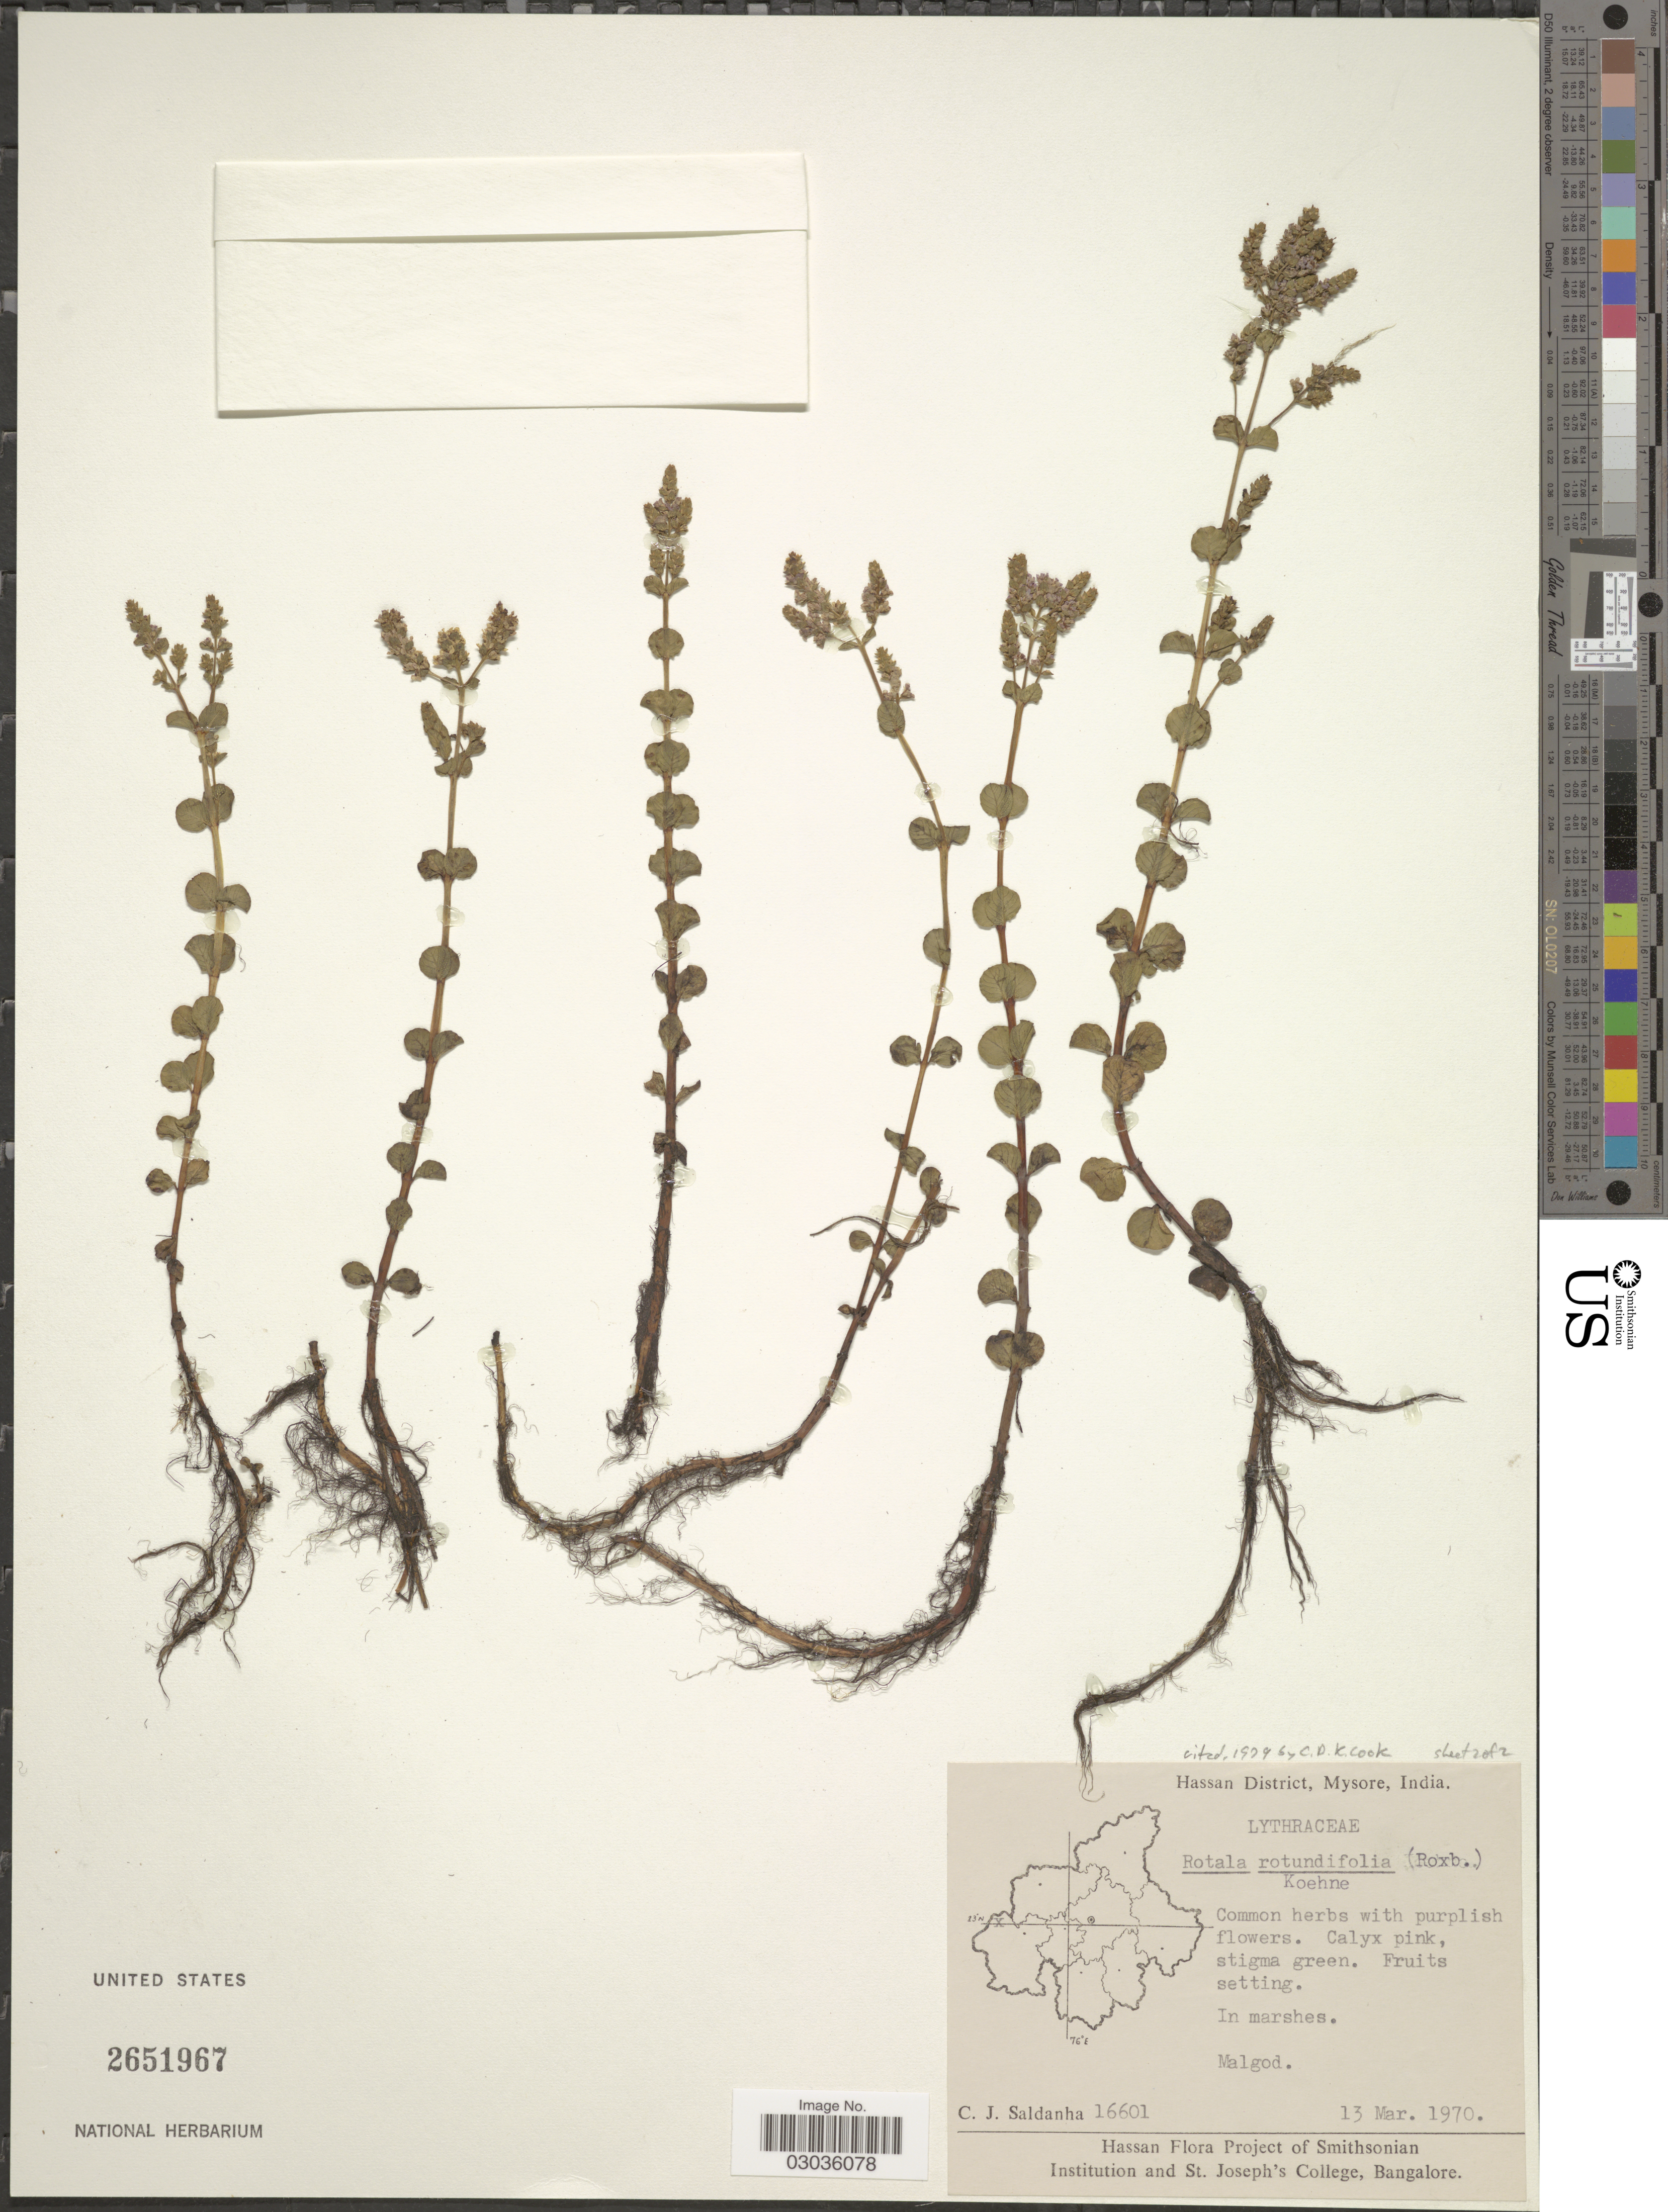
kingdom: Plantae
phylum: Tracheophyta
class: Magnoliopsida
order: Myrtales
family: Lythraceae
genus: Rotala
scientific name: Rotala rotundifolia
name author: (Buch.-Ham. & Roxb.) Koehne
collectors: C. J. Saldanha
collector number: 16601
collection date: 1970-03-13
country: India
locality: Hassan District, Mysore, Malgod.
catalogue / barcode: US 2651967